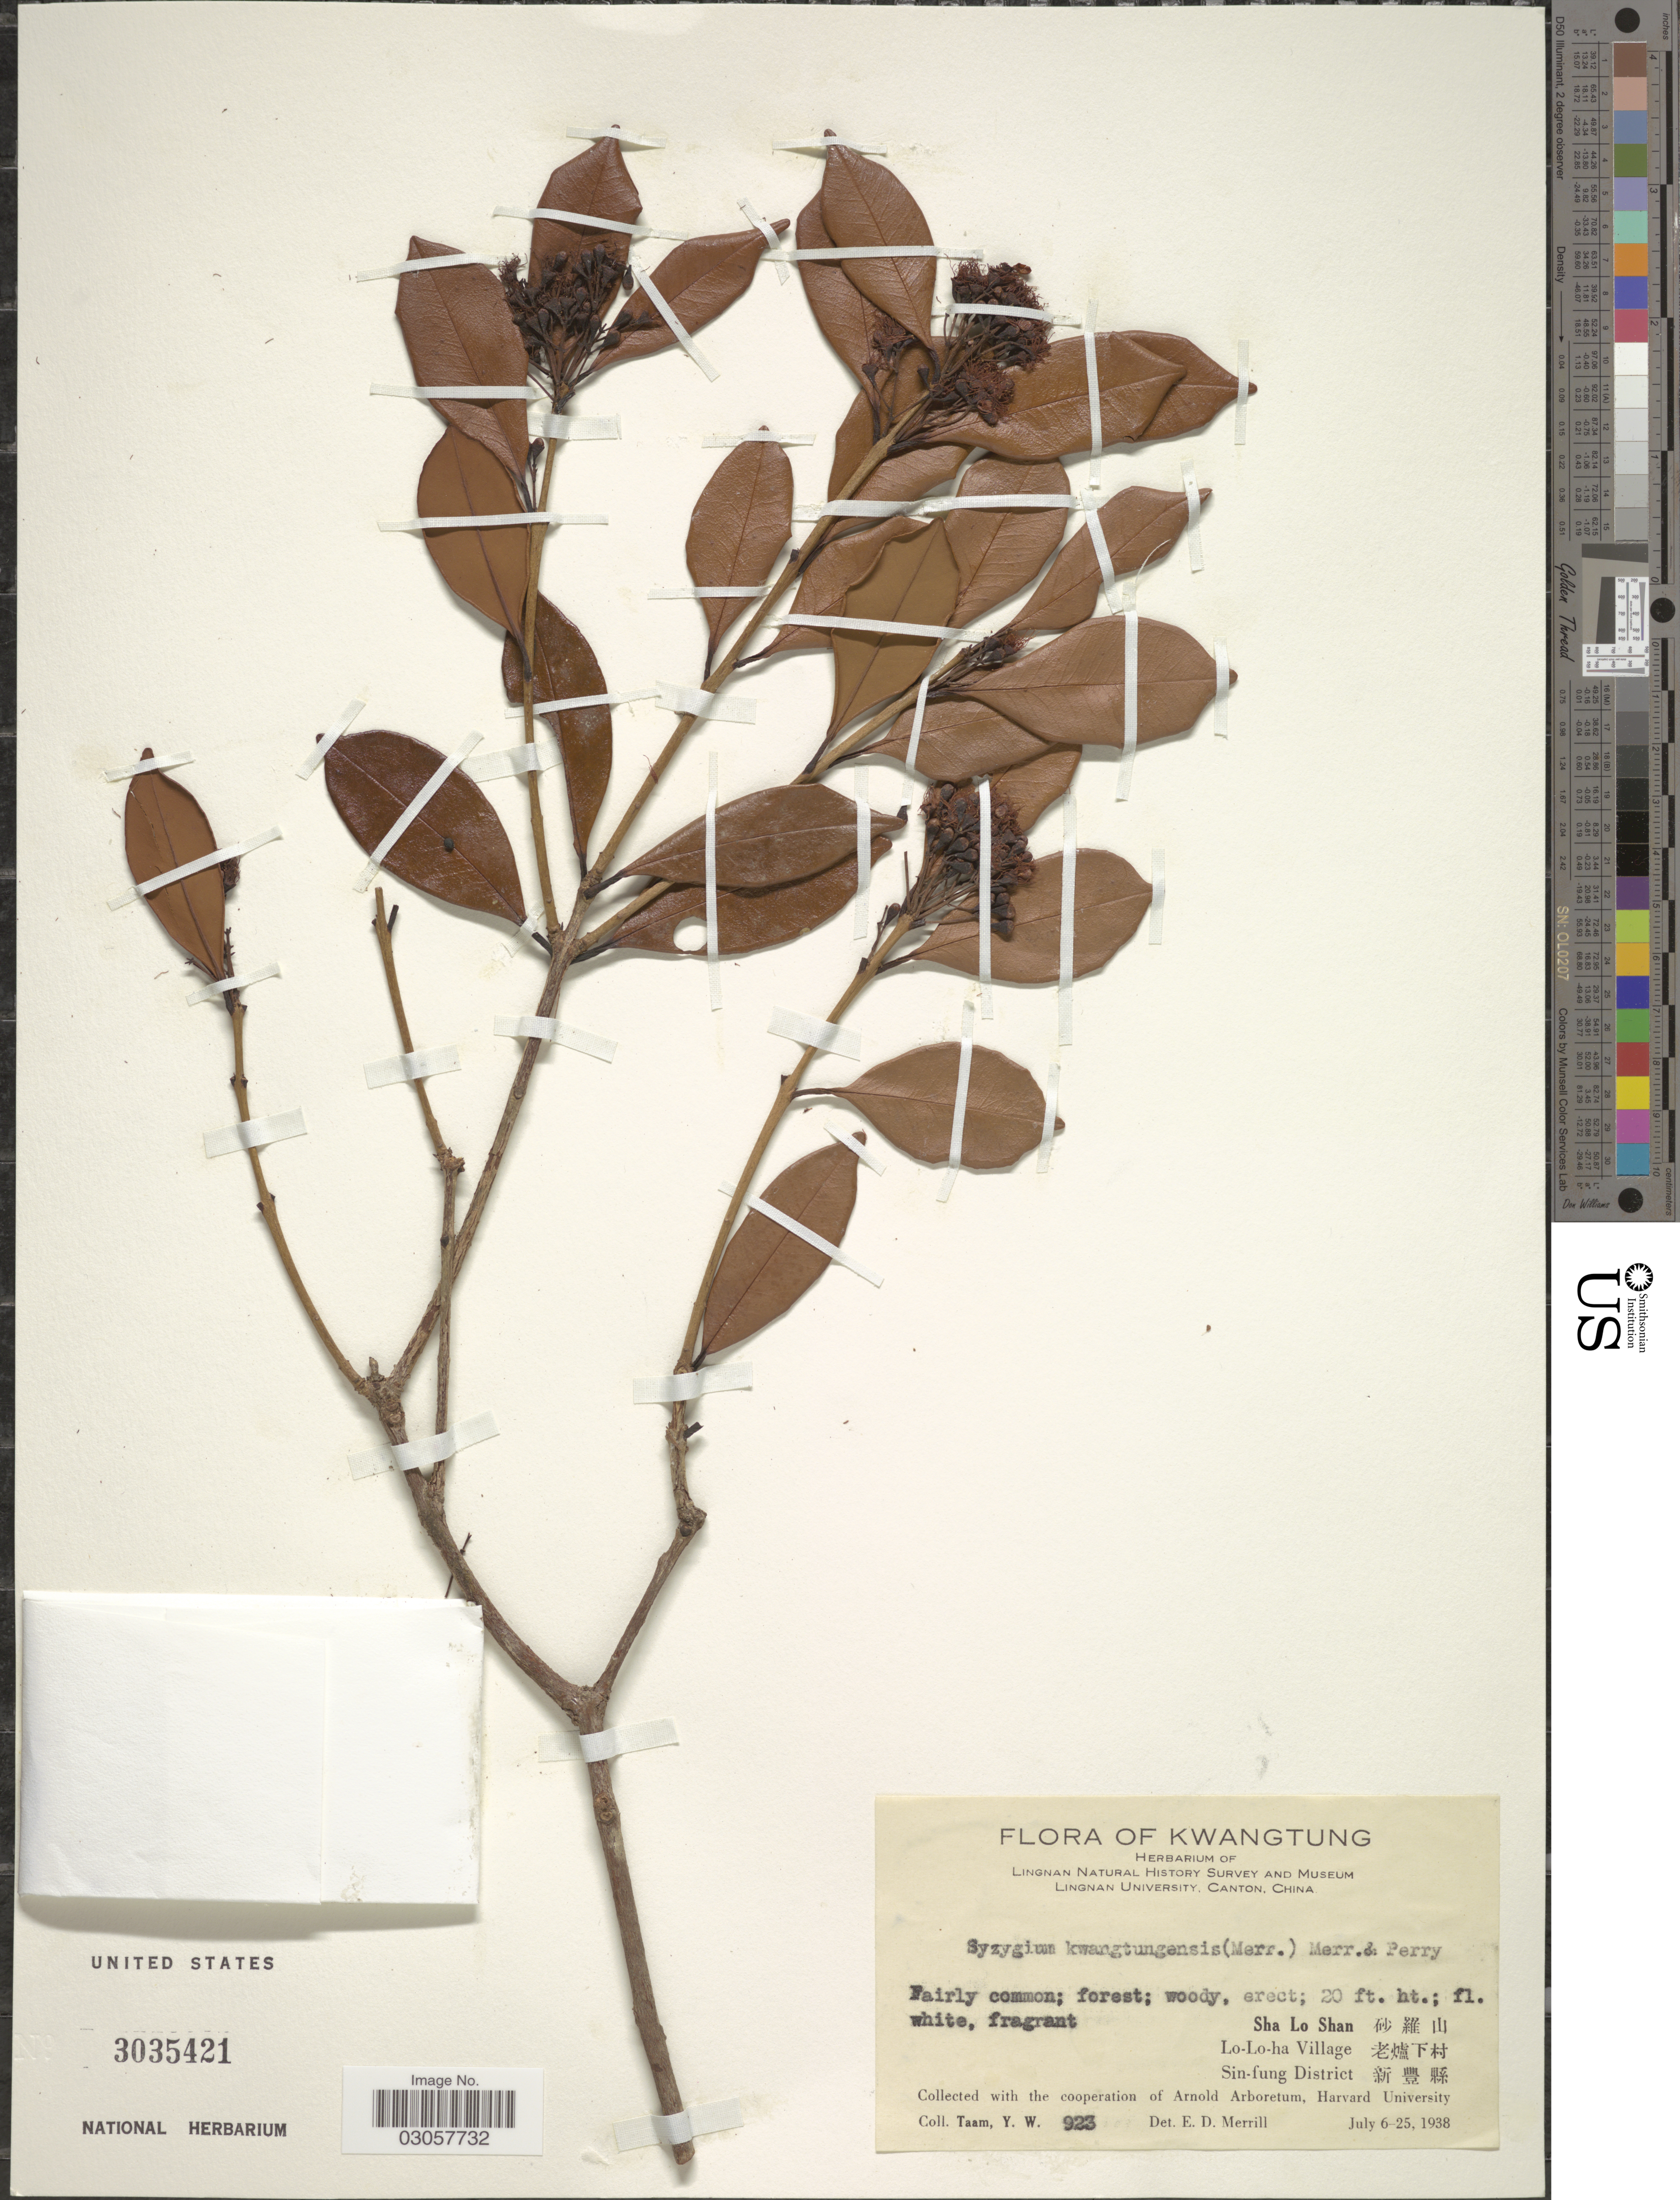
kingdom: Plantae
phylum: Tracheophyta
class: Magnoliopsida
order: Myrtales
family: Myrtaceae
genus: Syzygium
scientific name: Syzygium kwangtungense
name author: (Merr.) Merr. & L.M. Perry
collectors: Y. W. Taam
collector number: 923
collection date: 1938-07-06/1938-07-25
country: China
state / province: Guangdong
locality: Kwatung.Sha Lo Shan Lo-Lo-ha Village Sin-fung District.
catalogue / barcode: US 3035421